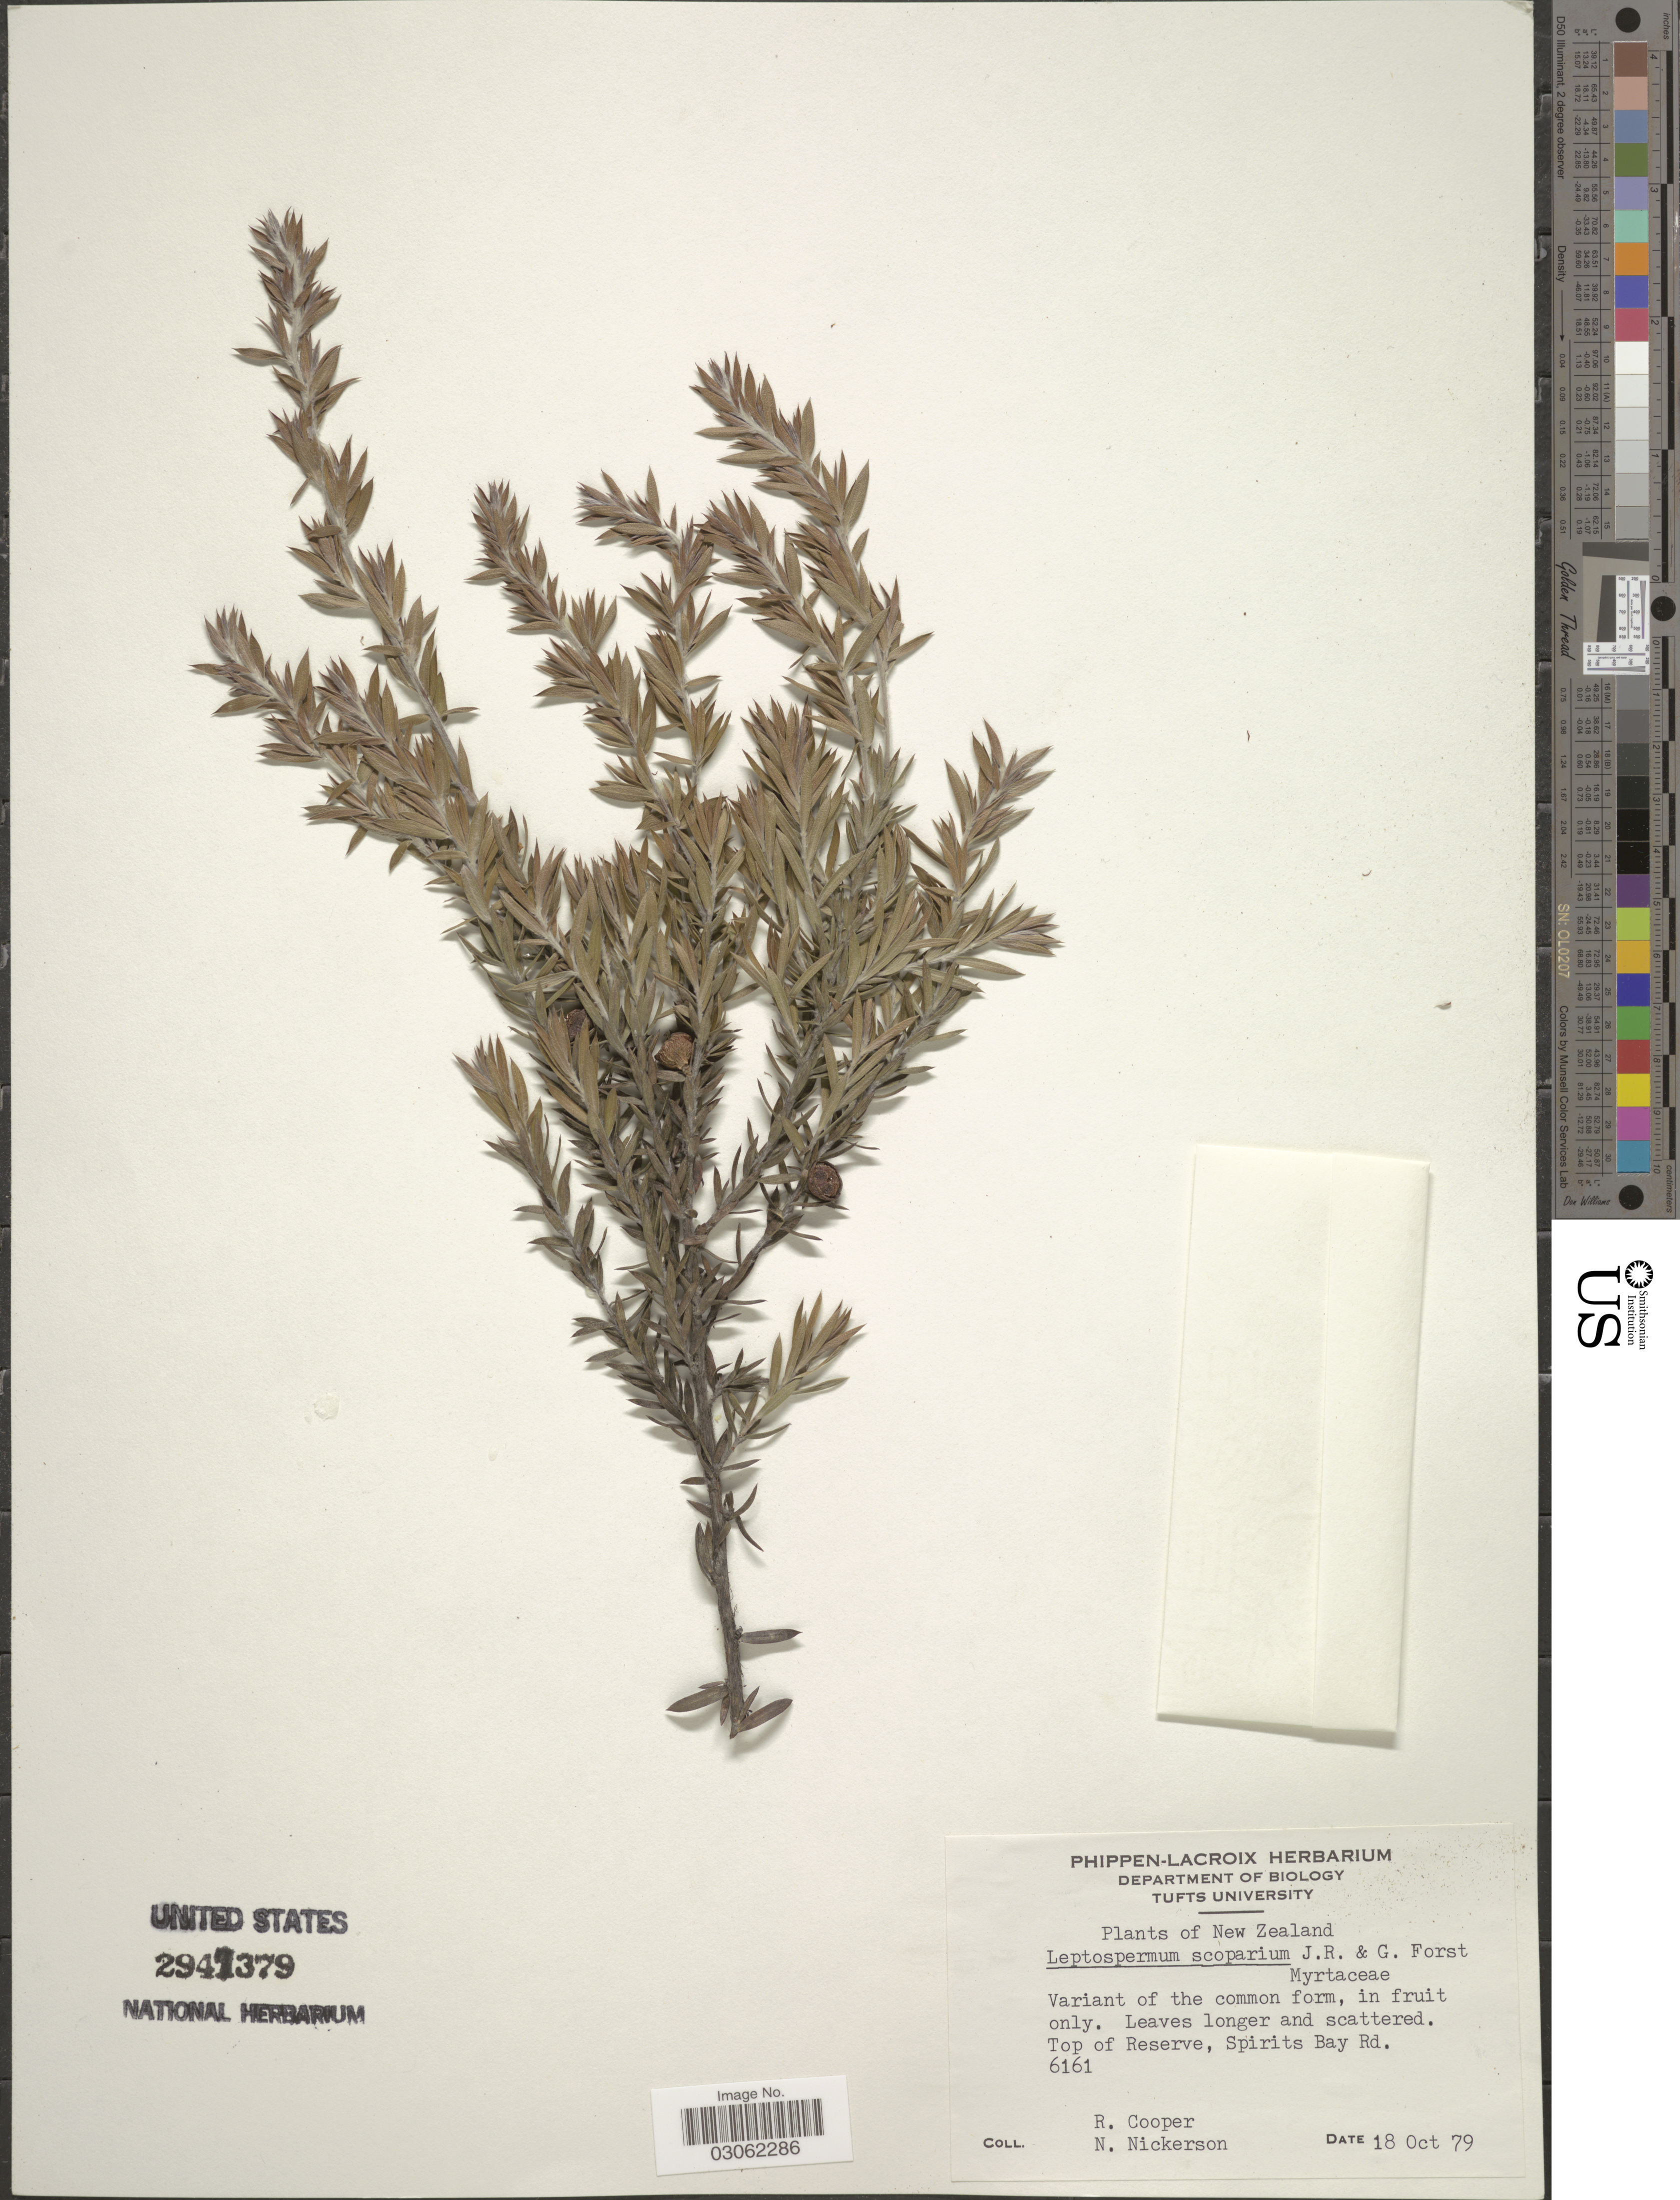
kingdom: Plantae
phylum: Tracheophyta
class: Magnoliopsida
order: Myrtales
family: Myrtaceae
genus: Leptospermum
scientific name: Leptospermum scoparium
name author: J.R. Forst. & G. Forst.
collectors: R. Cooper & N. Nickerson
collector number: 6161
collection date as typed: Transcribed d/m/y: 18/10/79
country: New Zealand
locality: Top of Reserve, Spirits Bay Rd.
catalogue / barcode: US 2941379